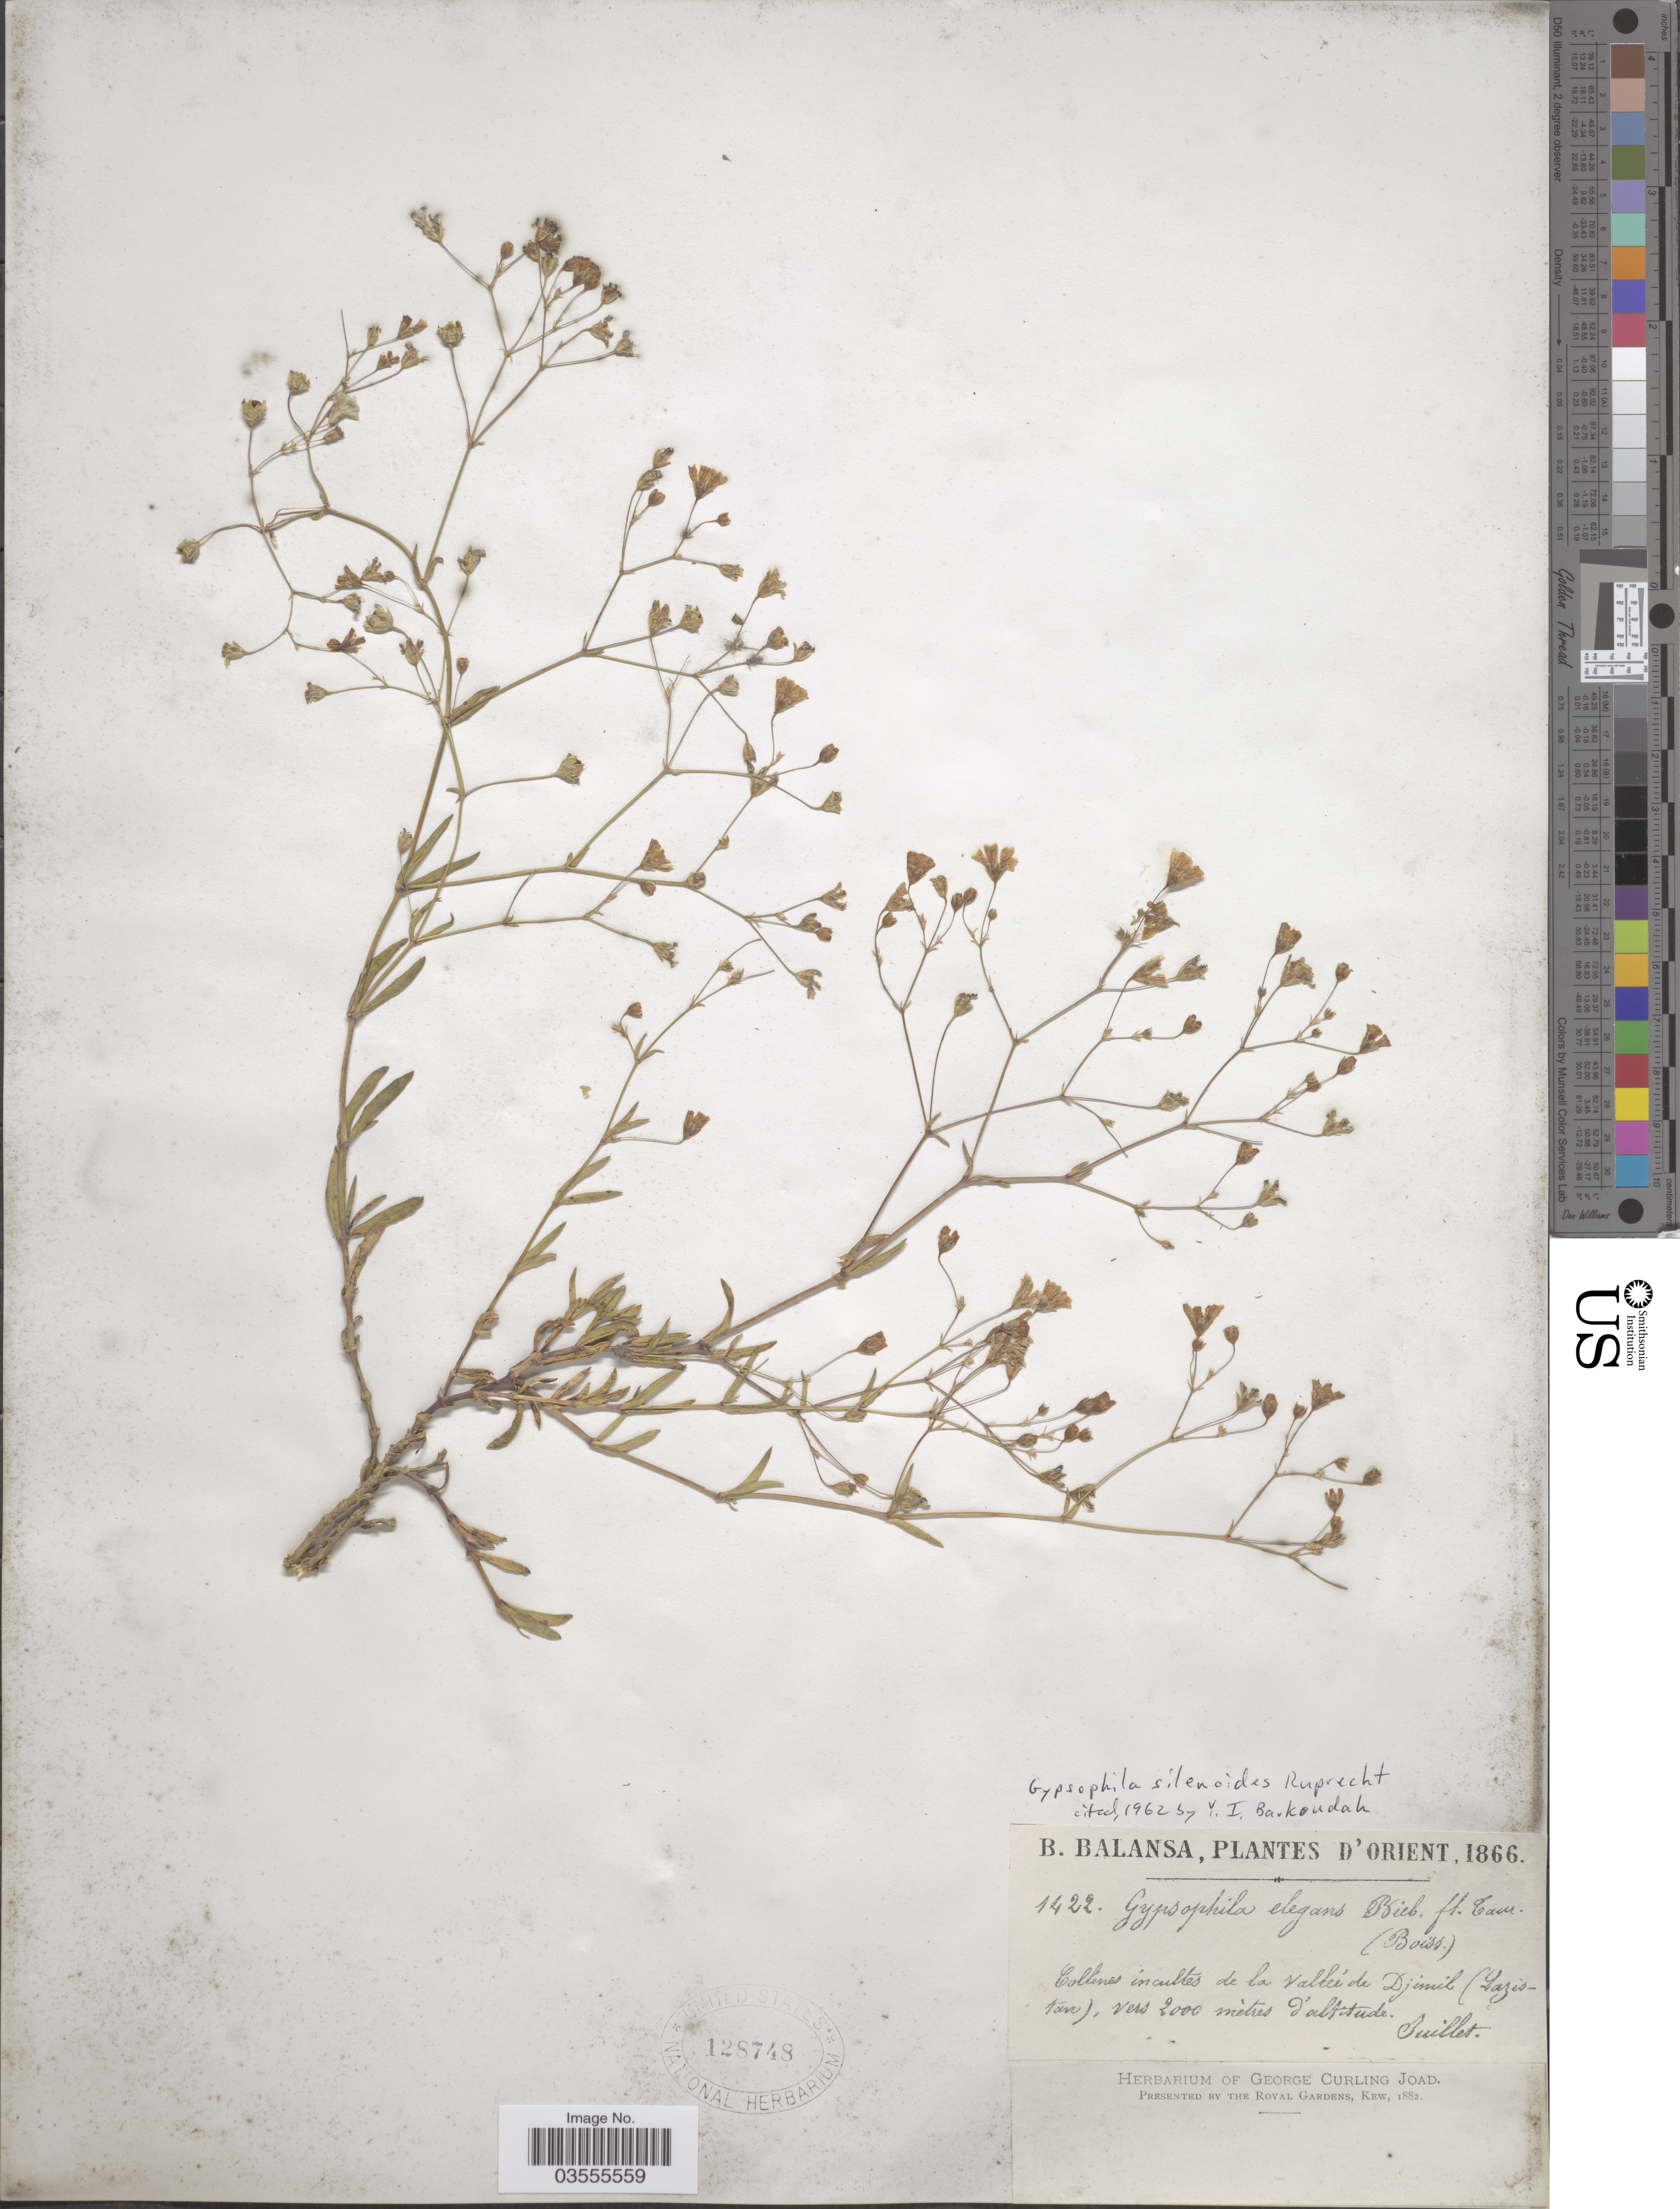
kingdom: Plantae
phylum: Tracheophyta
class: Magnoliopsida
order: Caryophyllales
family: Caryophyllaceae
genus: Gypsophila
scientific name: Gypsophila silenoides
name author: Rupr.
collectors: B. Balansa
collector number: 1422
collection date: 1866-07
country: Turkey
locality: Orient. Collines incultes de la Valleé de Djimil (Lazistan).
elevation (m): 2000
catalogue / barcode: US 128748